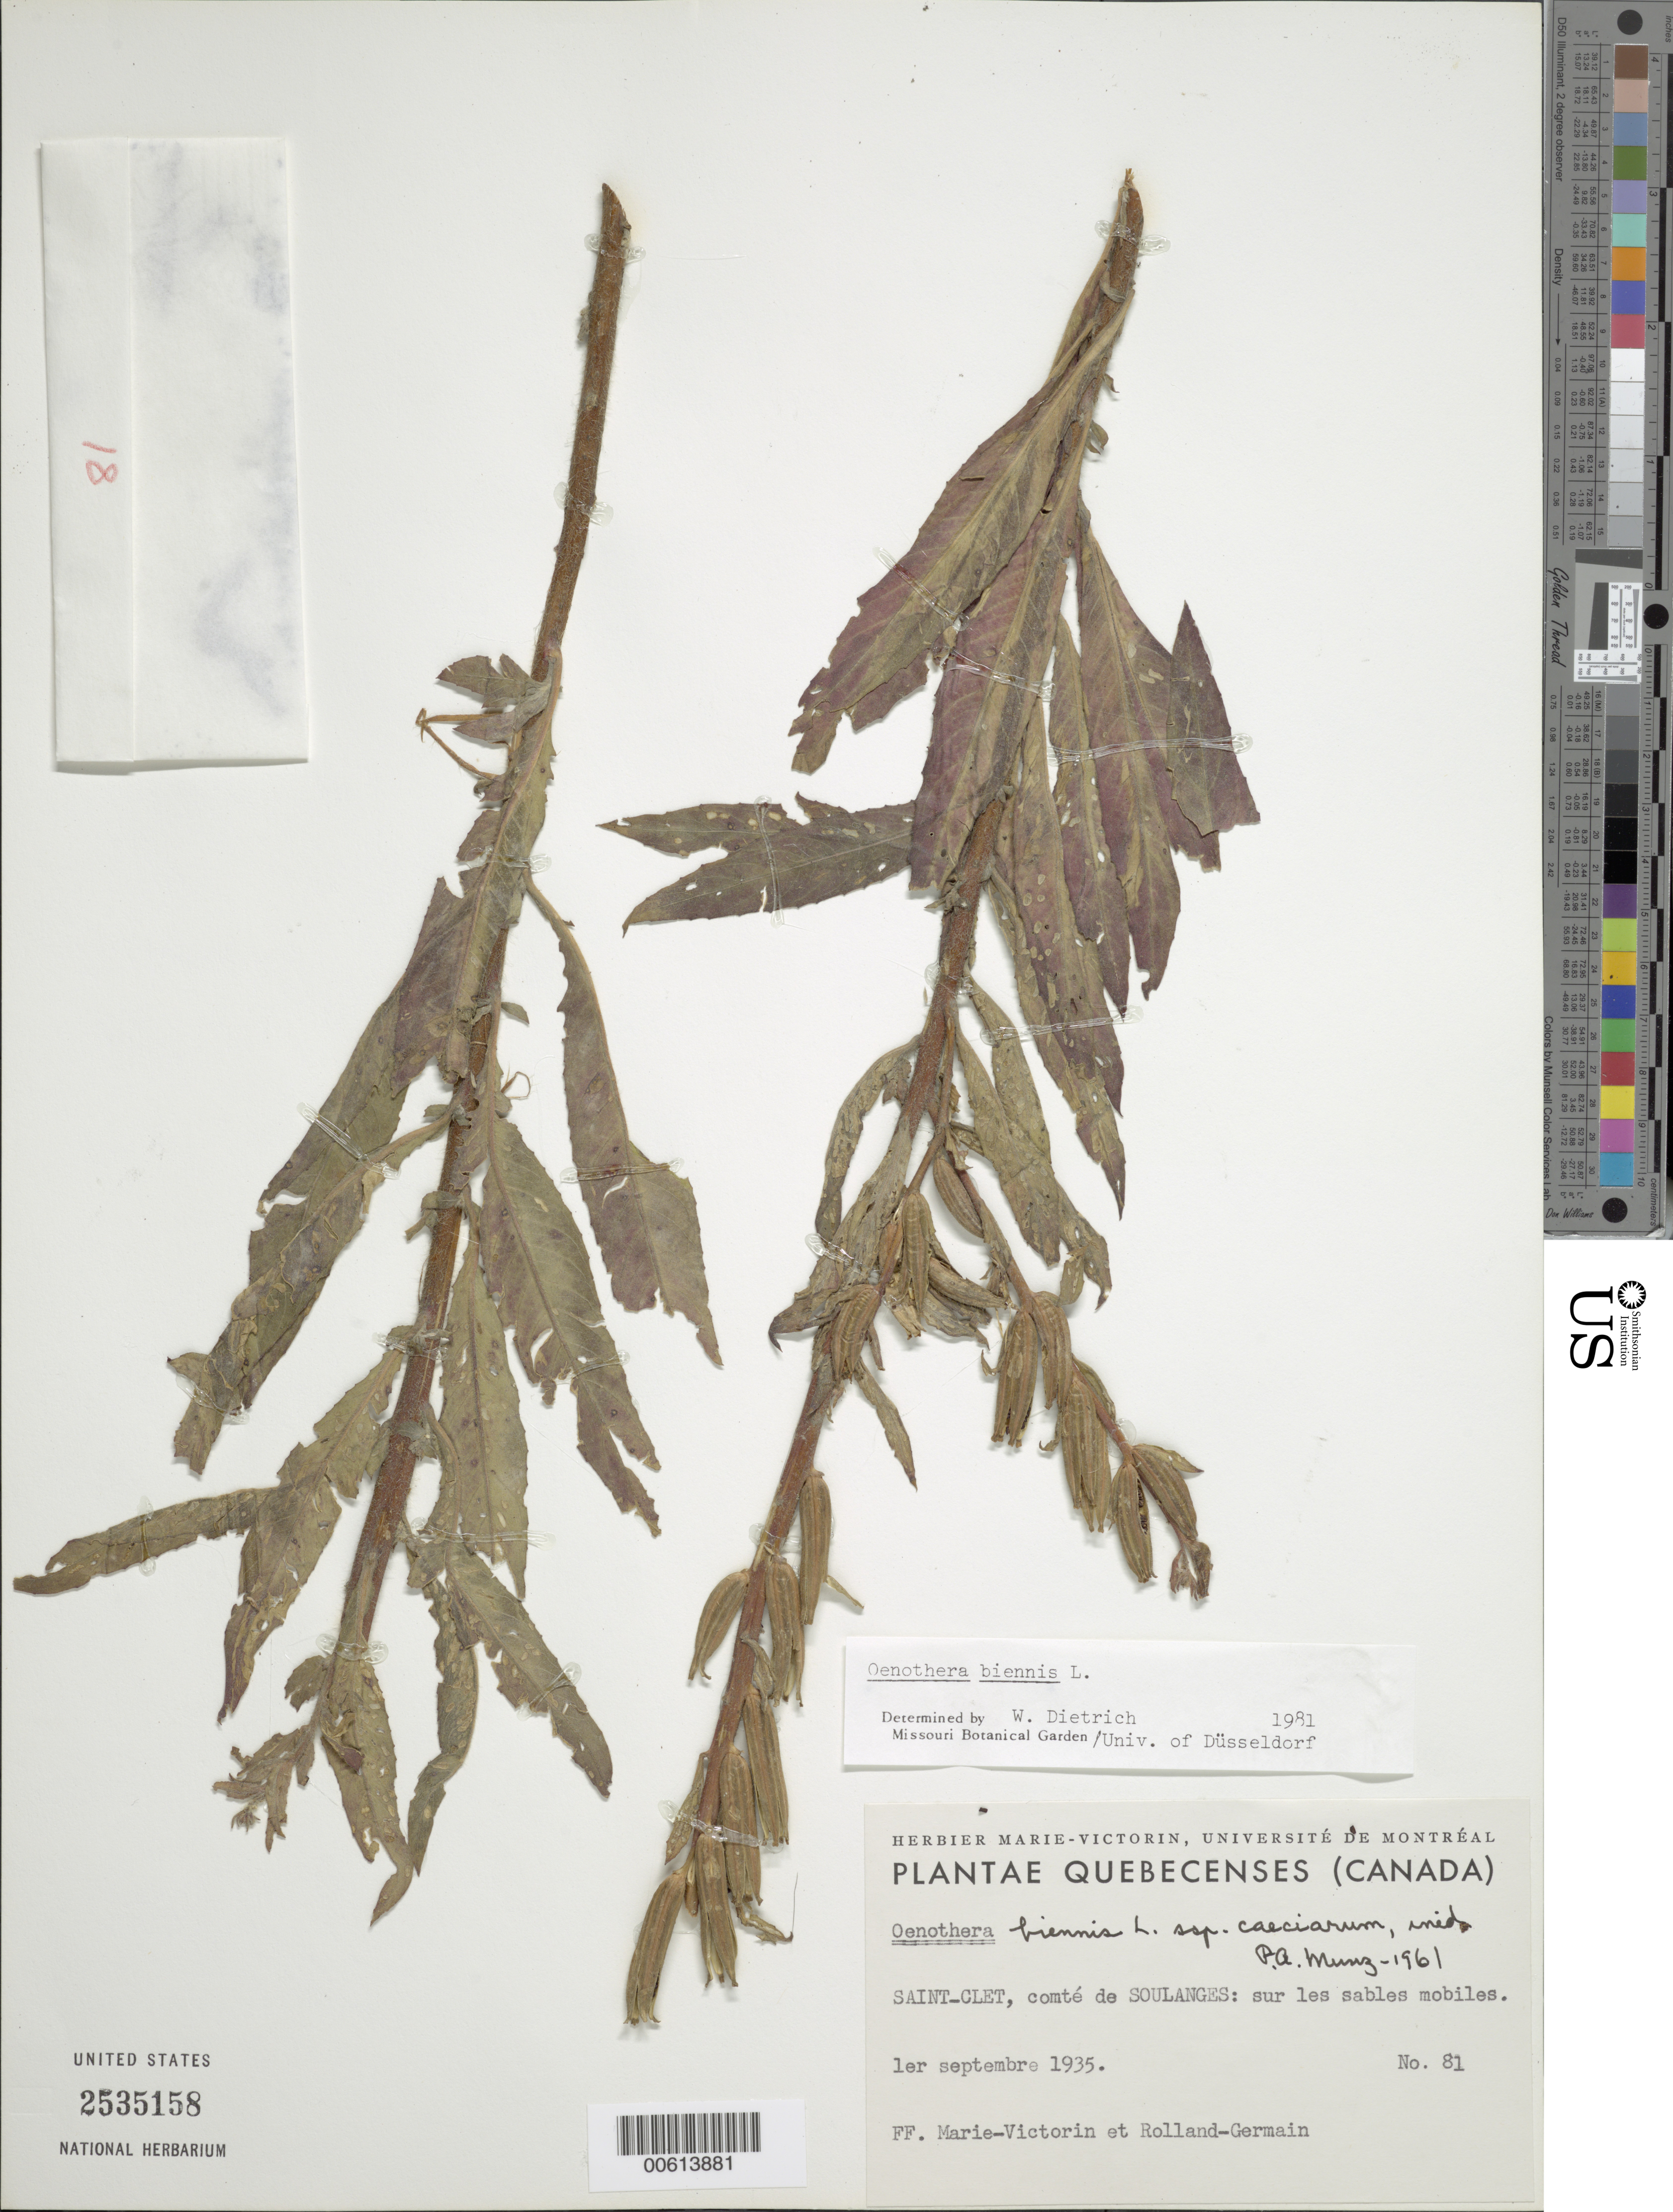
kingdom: Plantae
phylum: Tracheophyta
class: Magnoliopsida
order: Myrtales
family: Onagraceae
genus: Oenothera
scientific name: Oenothera biennis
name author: L.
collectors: Fr. Marie-Victorin & Rolland-Germain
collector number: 81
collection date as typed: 01 Sep 1935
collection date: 1935-09-01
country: Canada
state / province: Quebec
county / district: Vaudreuil-Soulanges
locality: Saint Clet, comte de Soulanges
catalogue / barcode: US 2535158